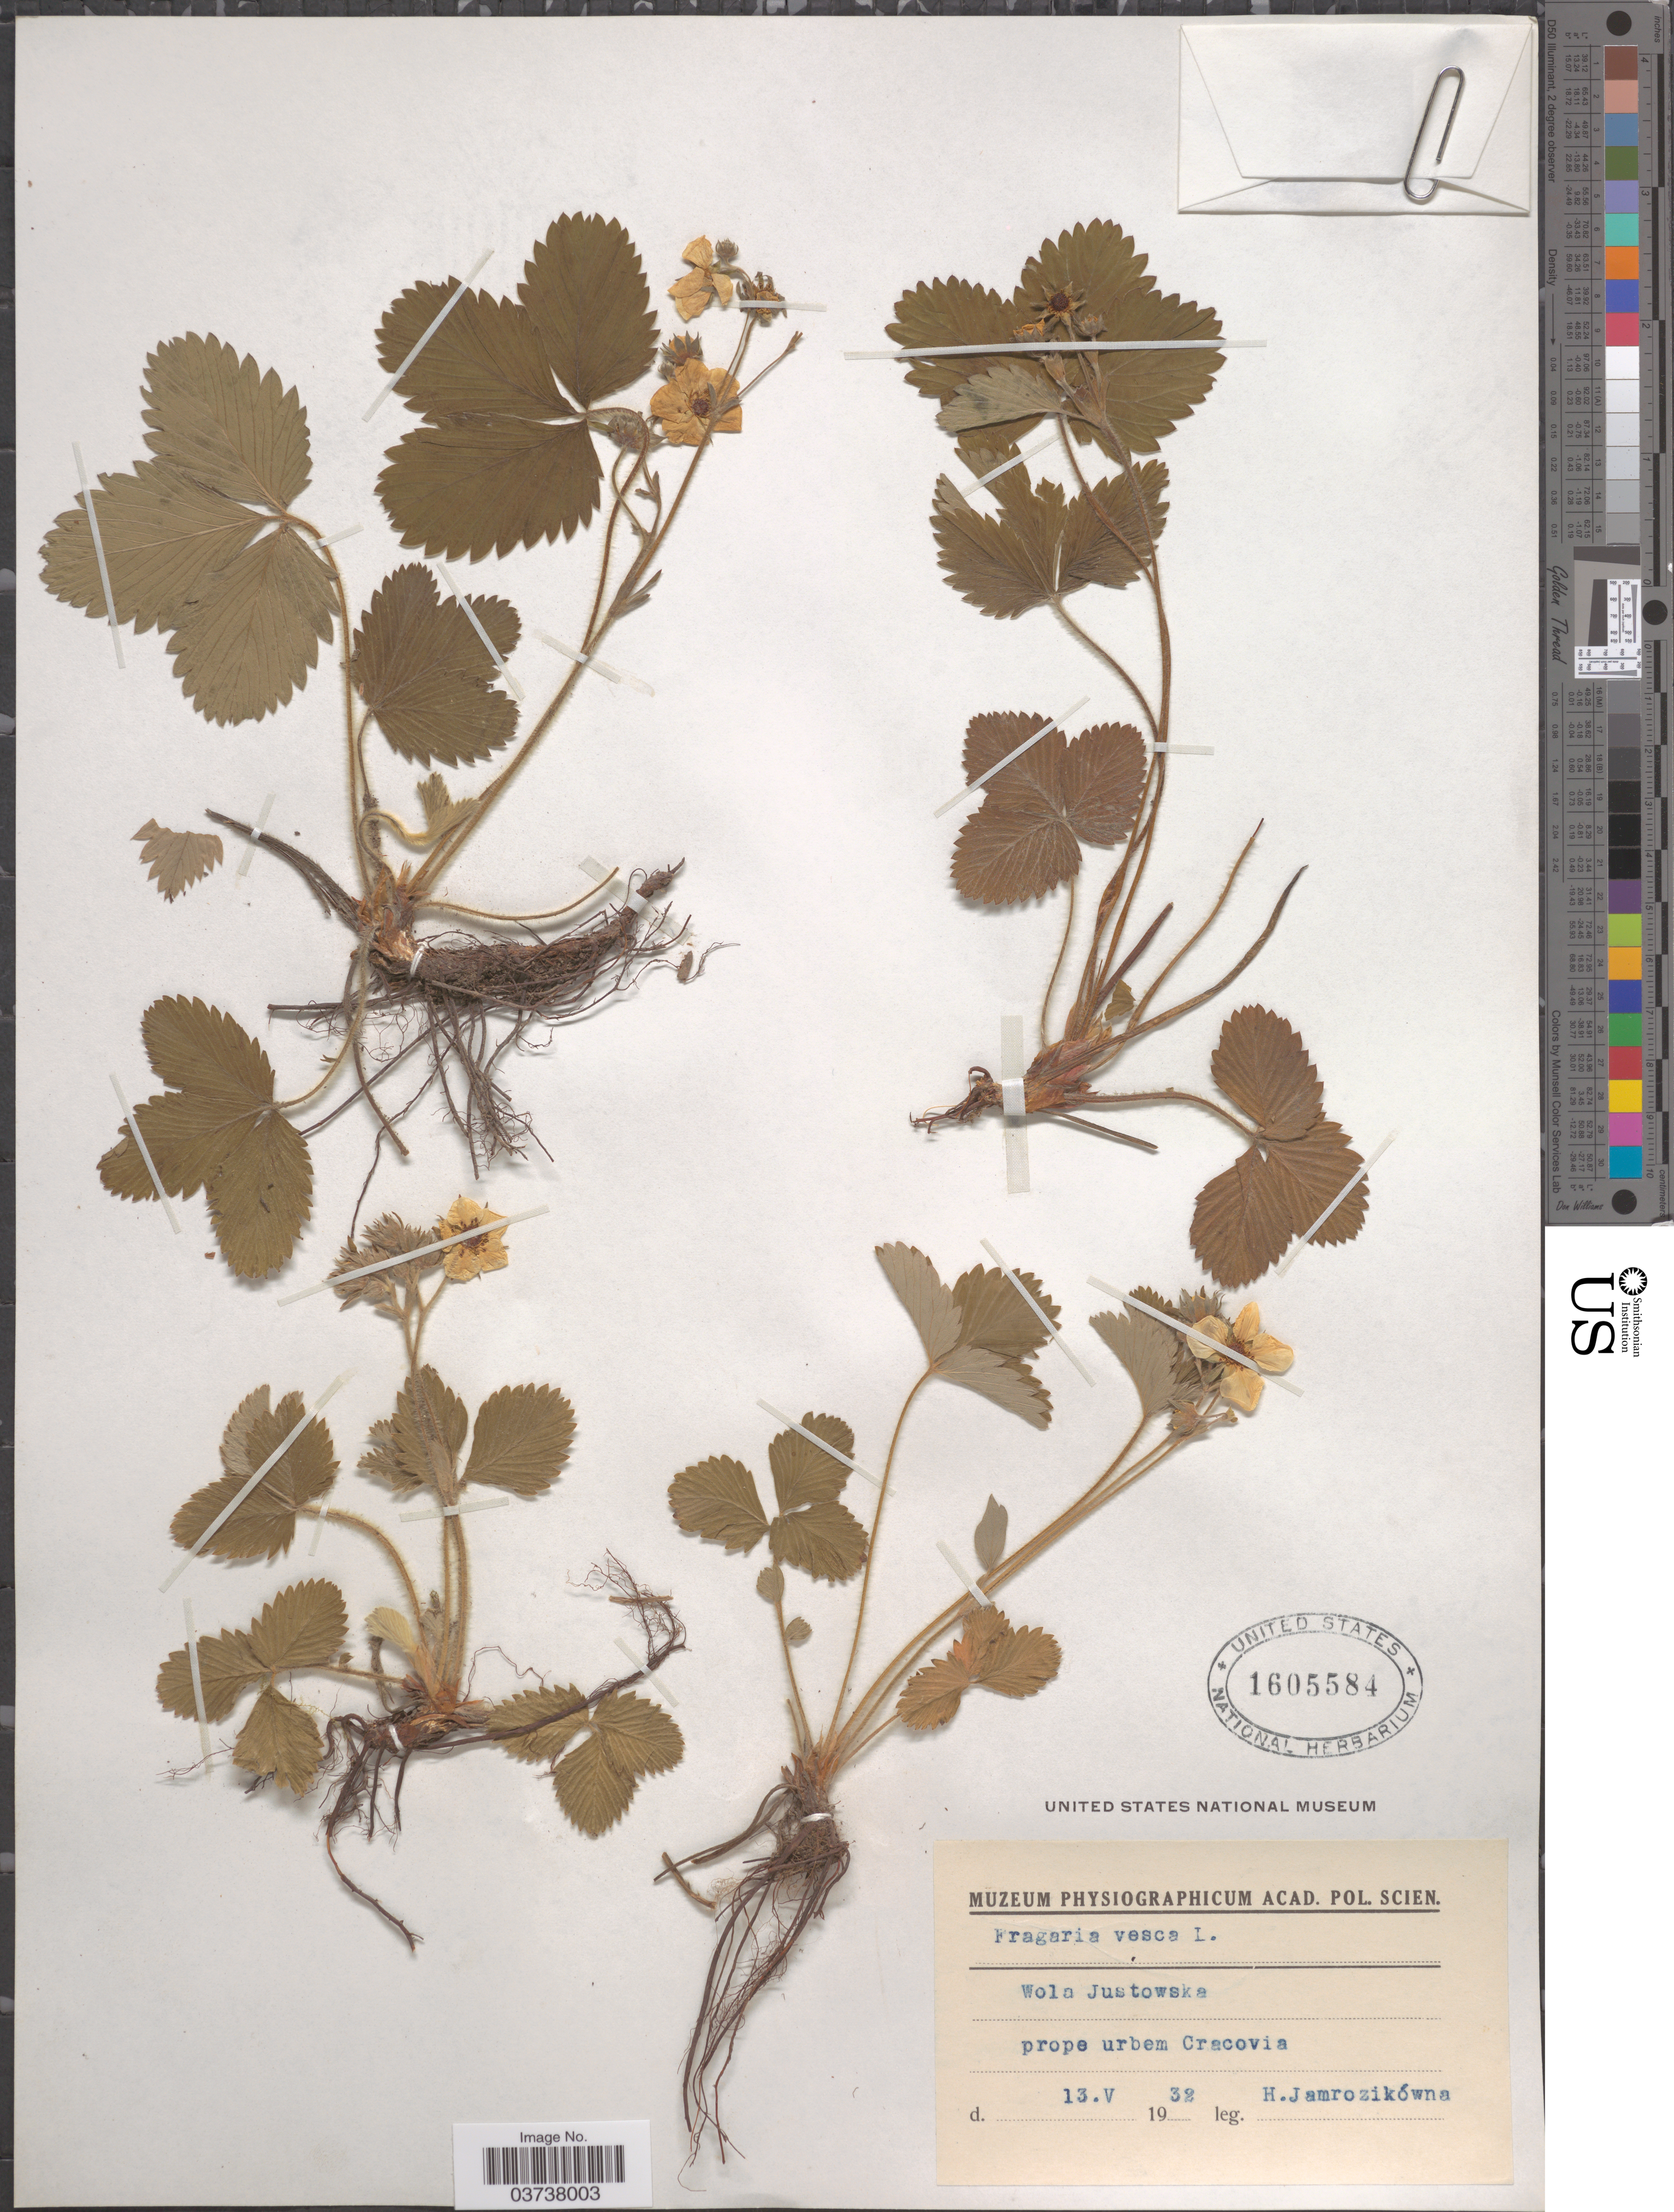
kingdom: Plantae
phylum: Tracheophyta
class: Magnoliopsida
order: Rosales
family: Rosaceae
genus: Fragaria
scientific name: Fragaria vesca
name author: L.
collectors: H. Jamrozikówna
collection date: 1932-05-13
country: Poland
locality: Wola Justowska, prope urbem Cracovia.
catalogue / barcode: US 1605584